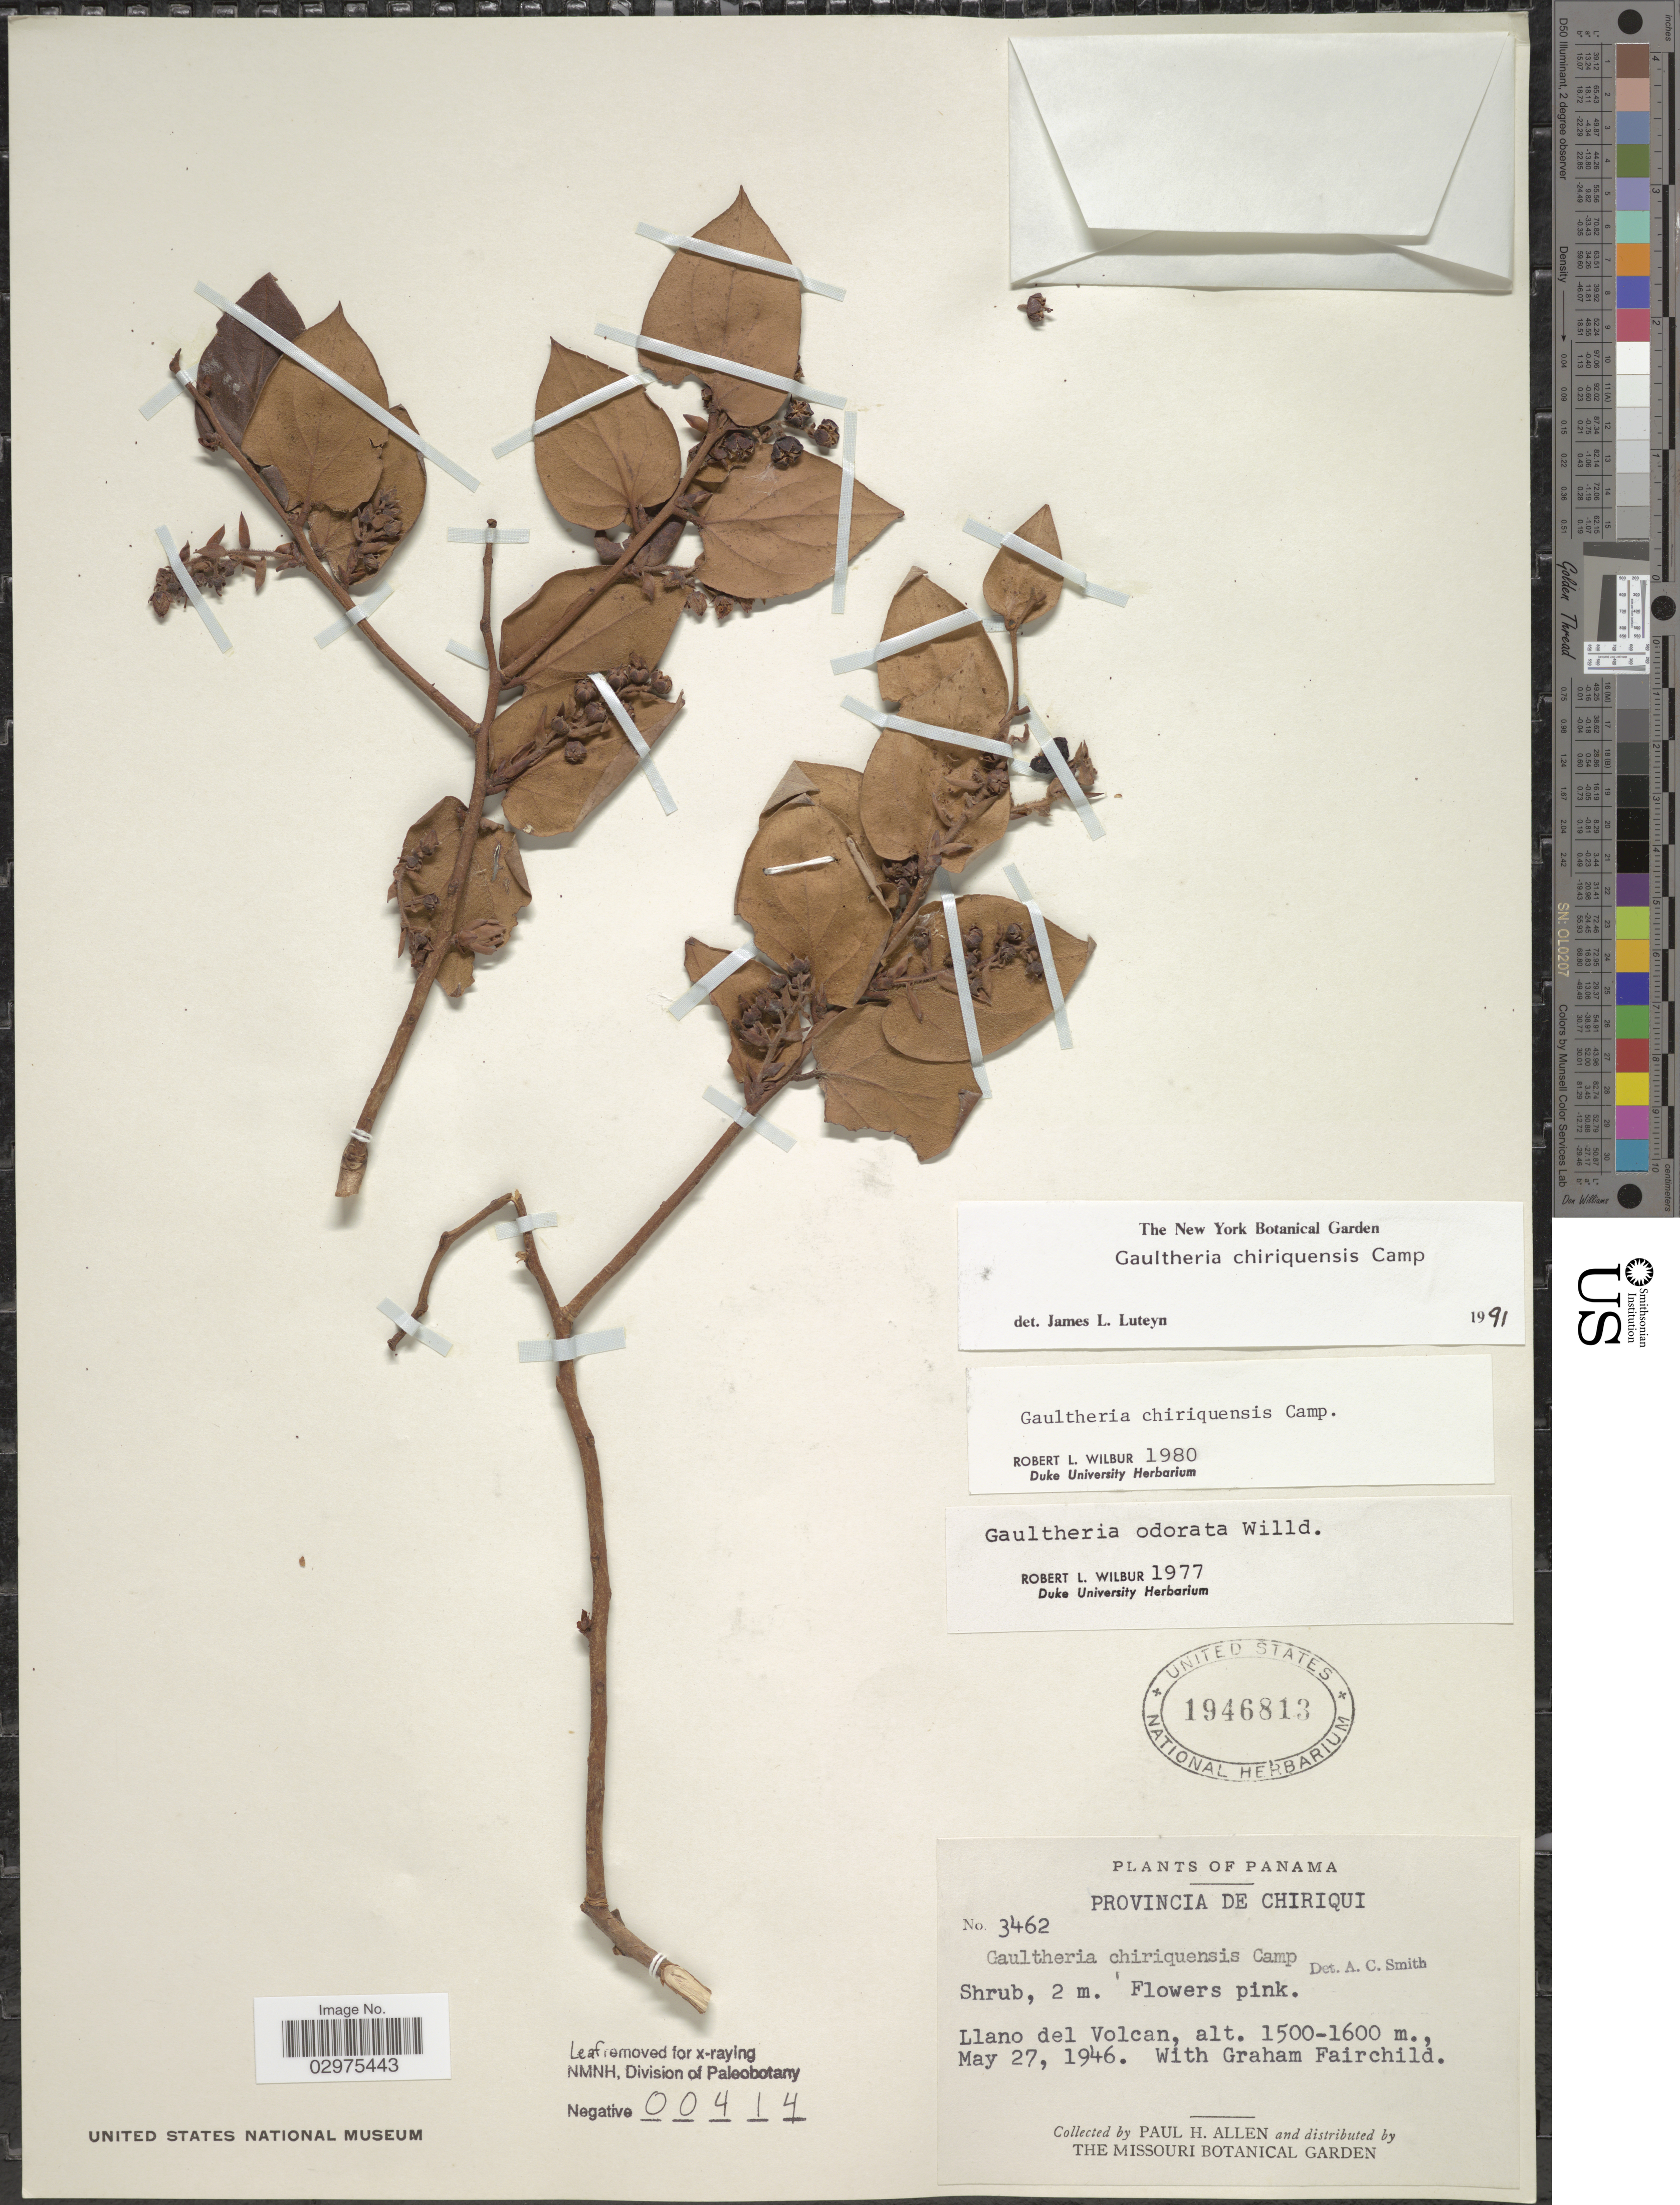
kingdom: Plantae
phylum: Tracheophyta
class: Magnoliopsida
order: Ericales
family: Ericaceae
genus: Gaultheria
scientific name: Gaultheria chiriquensis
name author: Camp in Woodson & Schery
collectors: P. H. Allen & G. Fairchild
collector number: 3462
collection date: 1946-05-27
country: Panama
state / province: Chiriqui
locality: Llano del Volcan.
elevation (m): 1500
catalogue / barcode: US 1946813